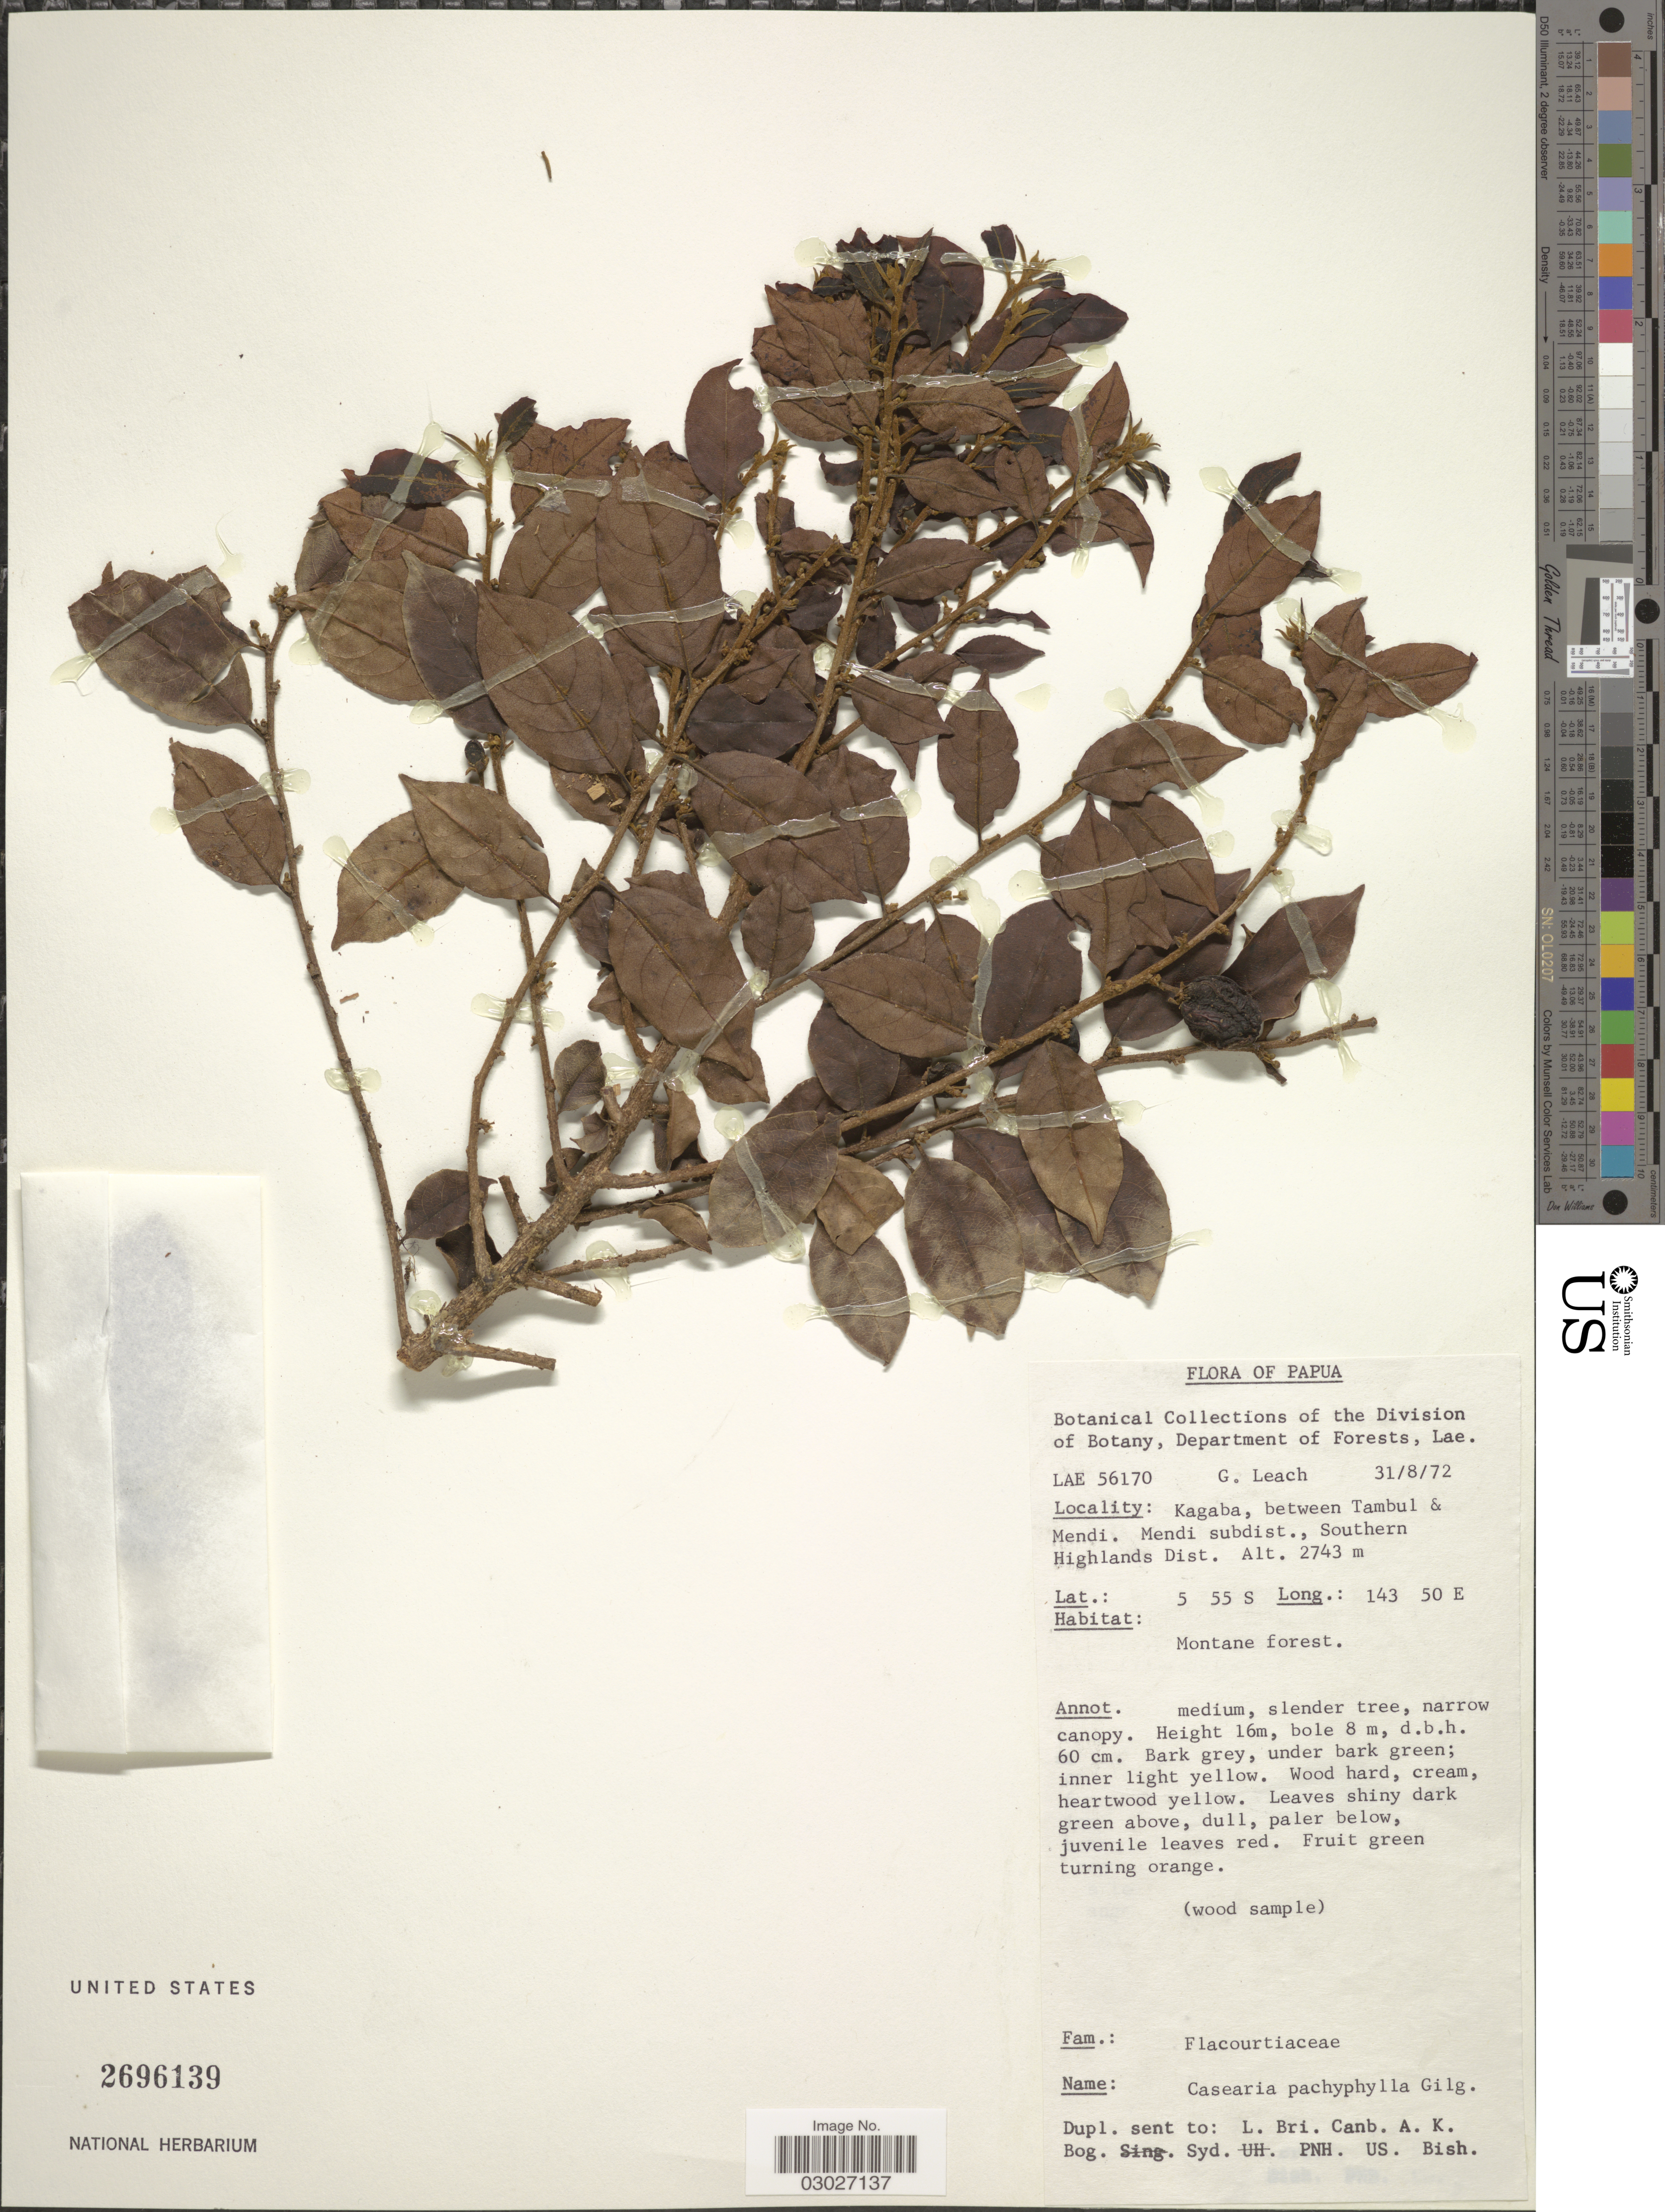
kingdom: Plantae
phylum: Tracheophyta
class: Magnoliopsida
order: Malpighiales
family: Salicaceae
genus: Casearia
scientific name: Casearia pachyphylla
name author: Gilg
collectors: G. Leach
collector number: LAE56170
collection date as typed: Transcribed d/m/y: 31/8/72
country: Papua New Guinea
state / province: Southern Highlands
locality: Kagaba, between Tambul & Mendi. Mendi subdist., Southern Highlands Dist.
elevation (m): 2743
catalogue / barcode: US 2696139